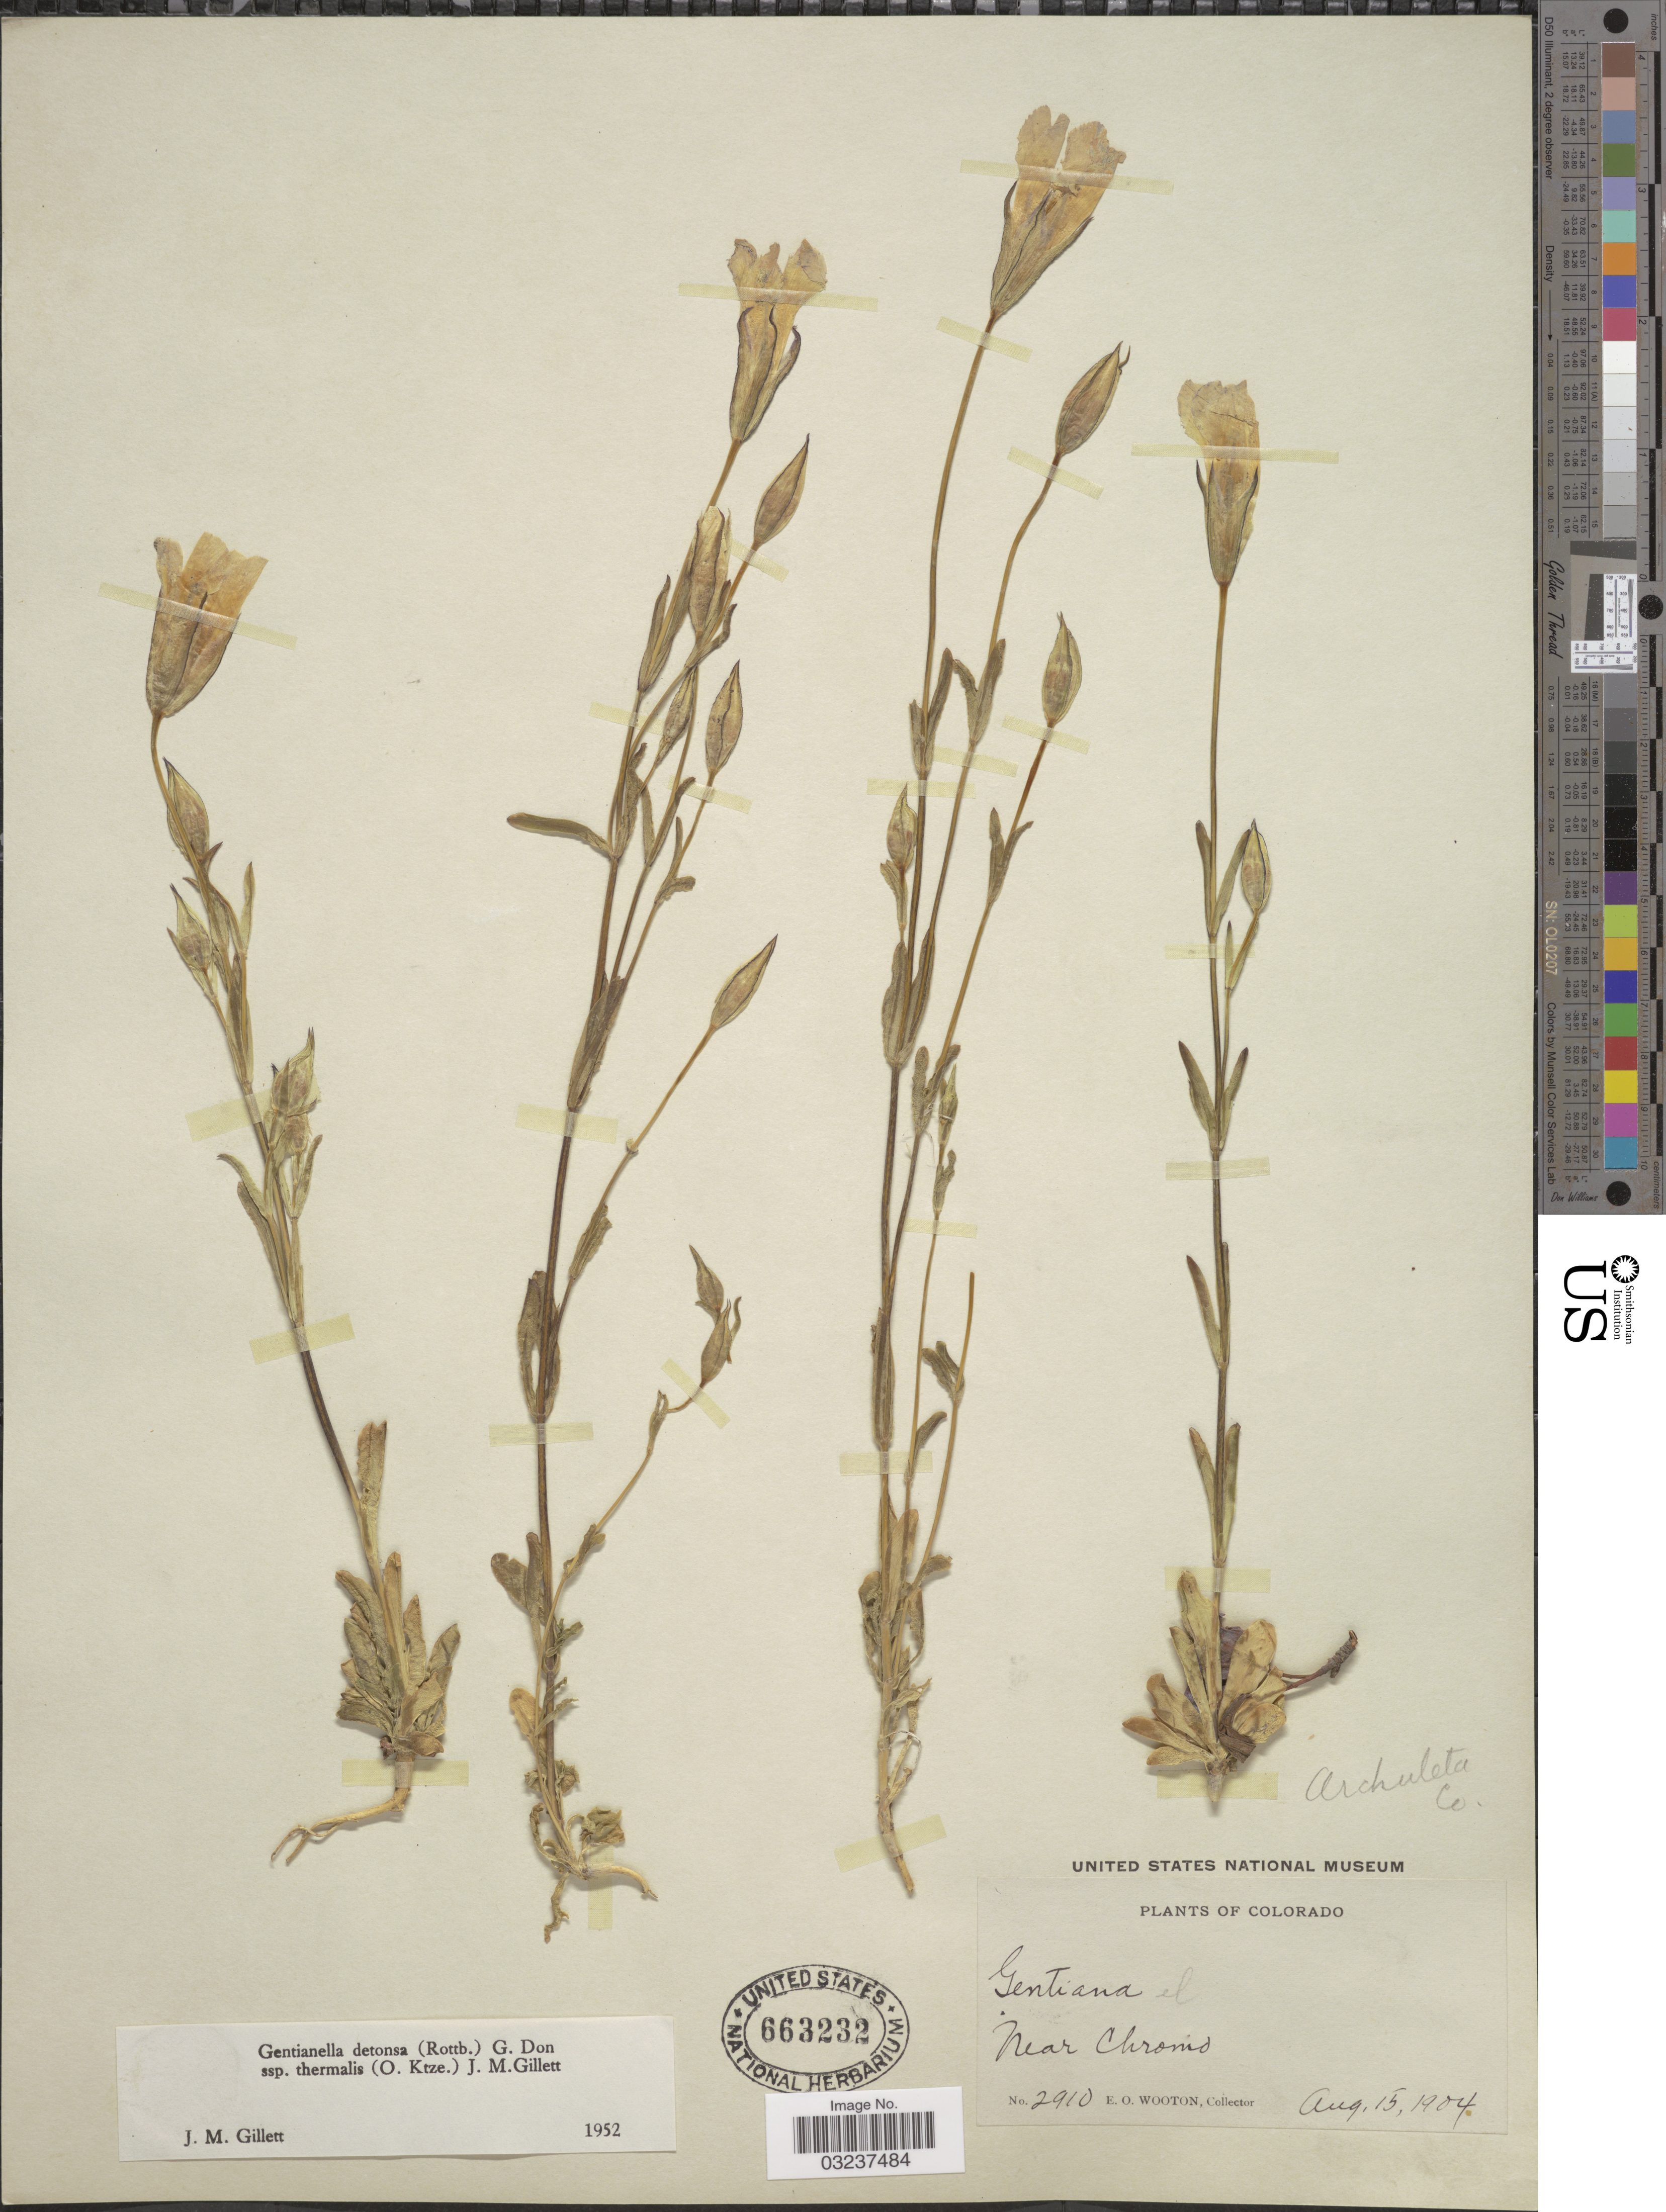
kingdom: Plantae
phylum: Tracheophyta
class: Magnoliopsida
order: Gentianales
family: Gentianaceae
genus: Gentianella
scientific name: Gentianella detonsa subsp. elegans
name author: (A. Gray) J.M. Gillett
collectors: E. O. Wooton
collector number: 2910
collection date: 1904-08-15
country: United States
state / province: Colorado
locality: Near Chromo, Archuleta Co.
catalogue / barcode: US 663232